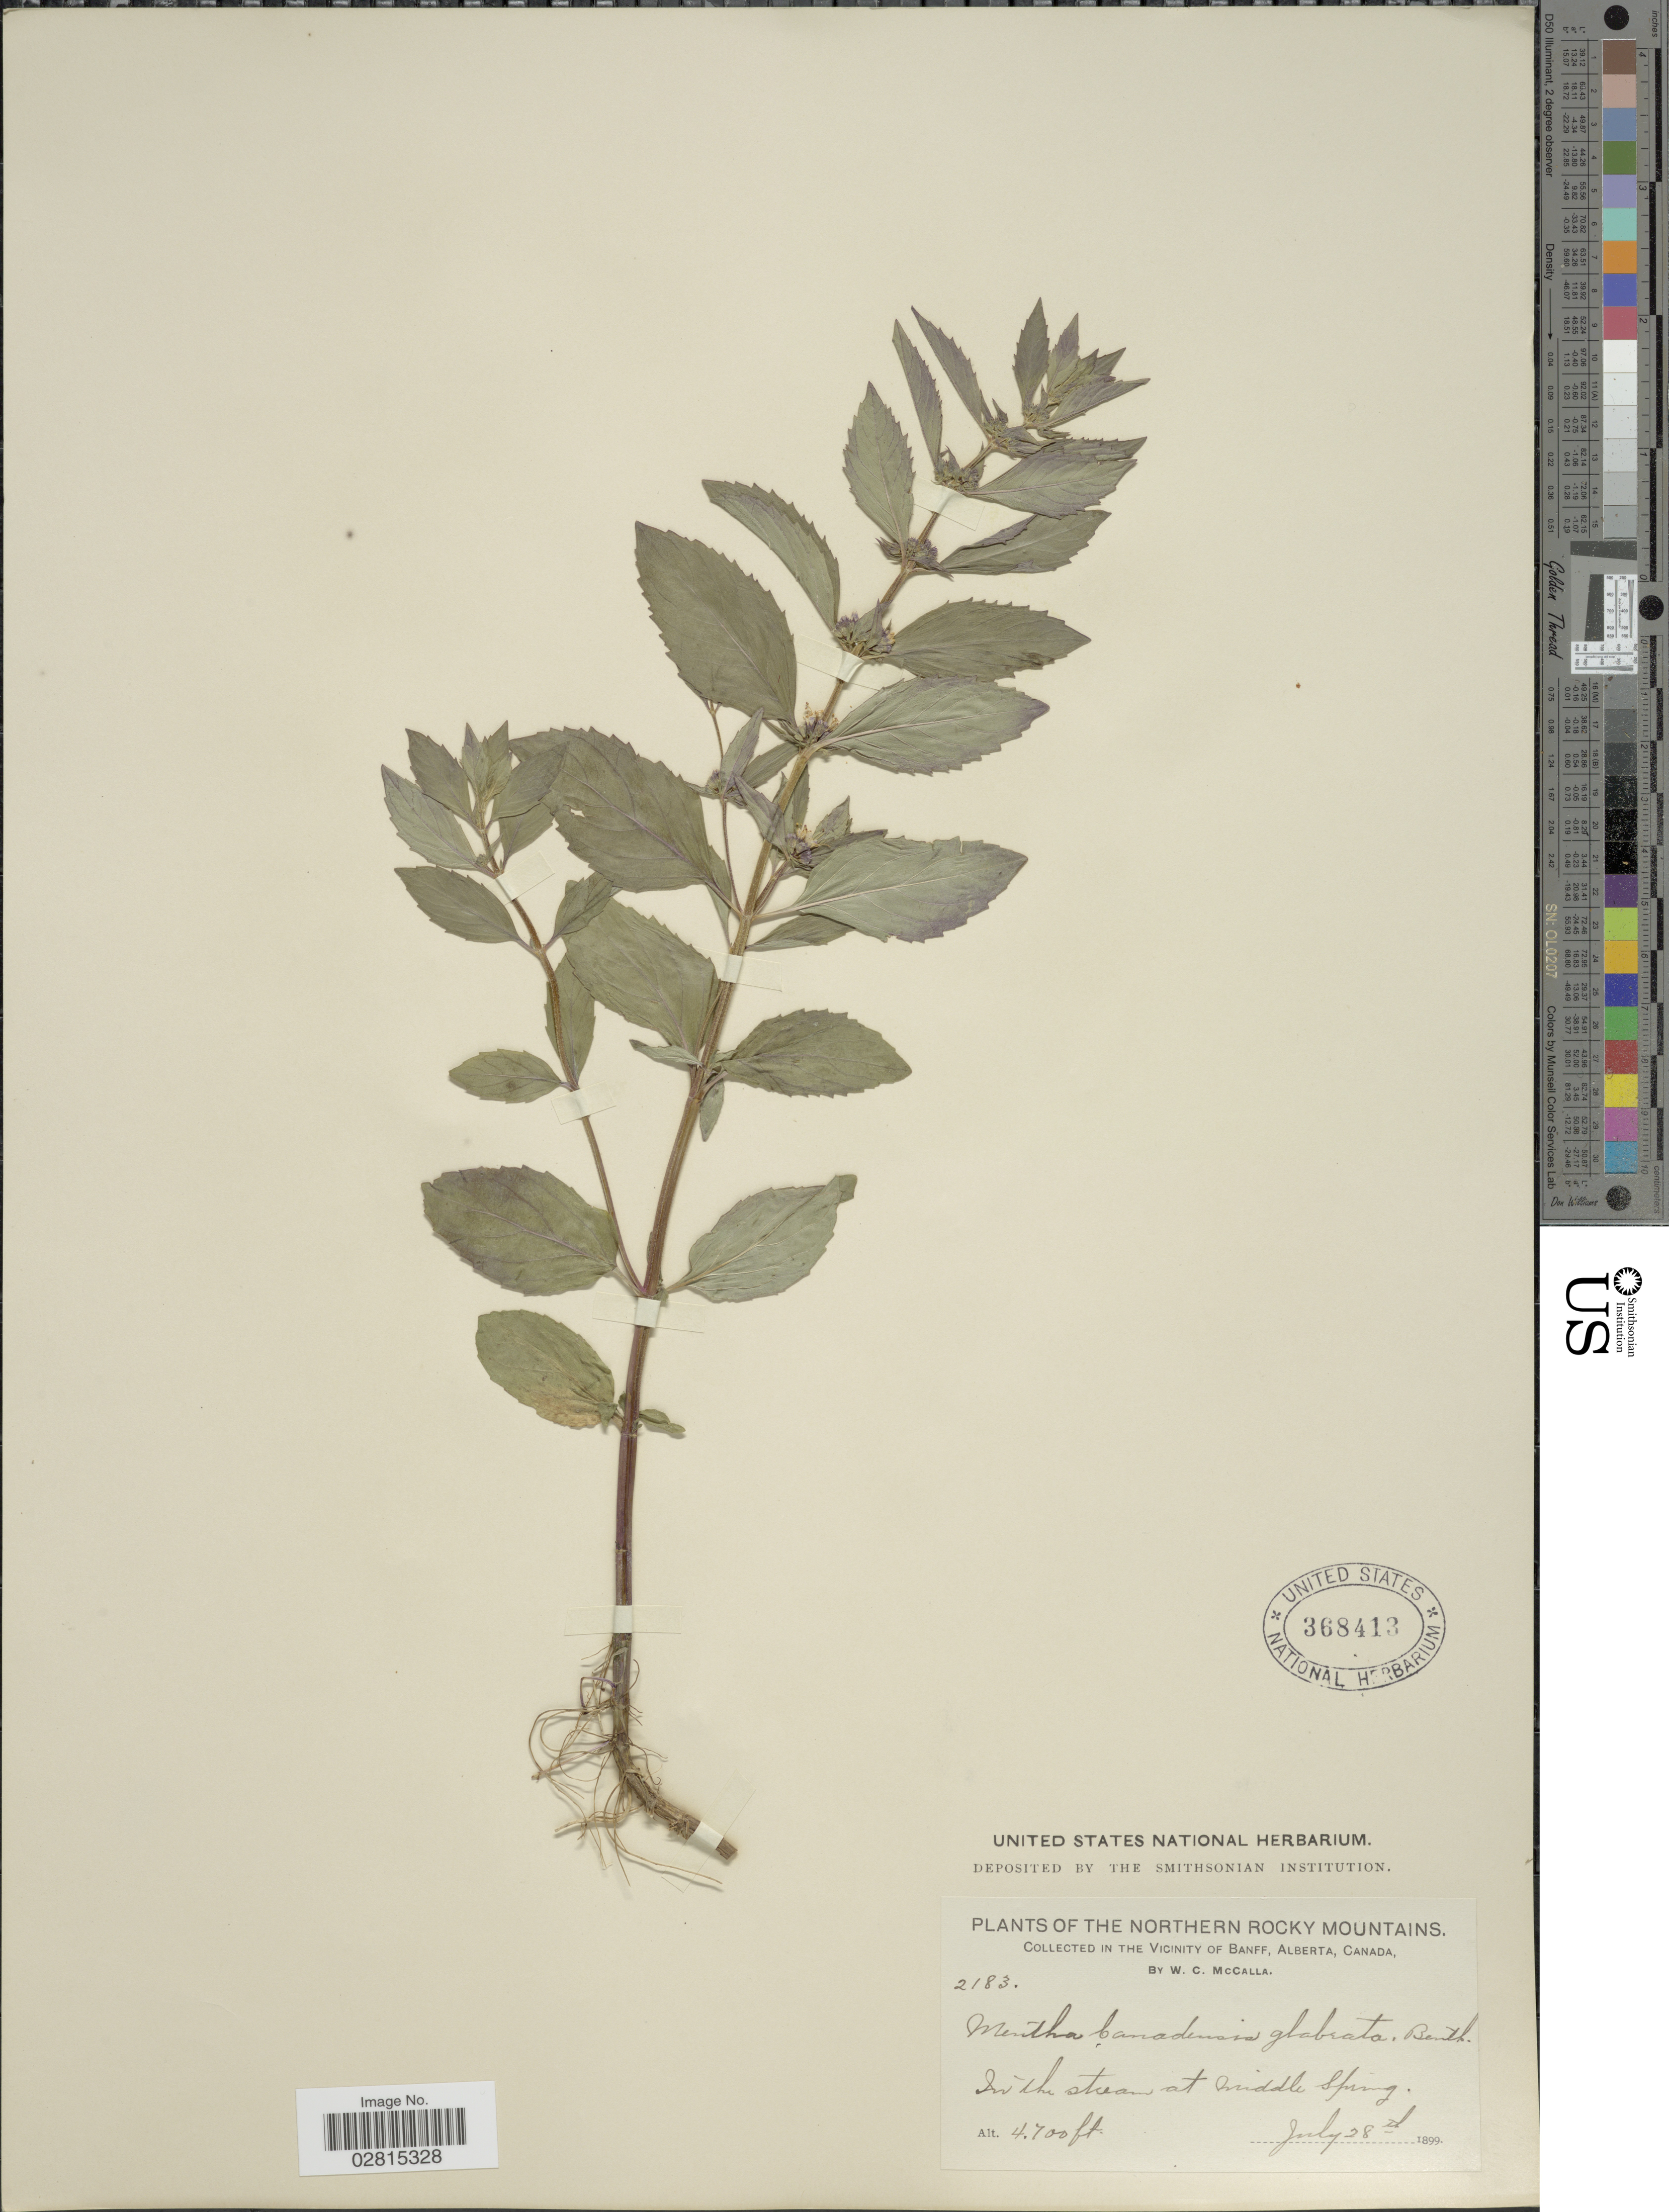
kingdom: Plantae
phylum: Tracheophyta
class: Magnoliopsida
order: Lamiales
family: Lamiaceae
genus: Mentha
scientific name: Mentha canadensis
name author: L.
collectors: W. McCalla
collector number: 2183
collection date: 1899-07-28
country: Canada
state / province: Alberta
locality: Northern Rocky Mountains. In the vicinity of Banff, Alberta. In the stream at Middle Spring.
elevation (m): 1433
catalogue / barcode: US 368413